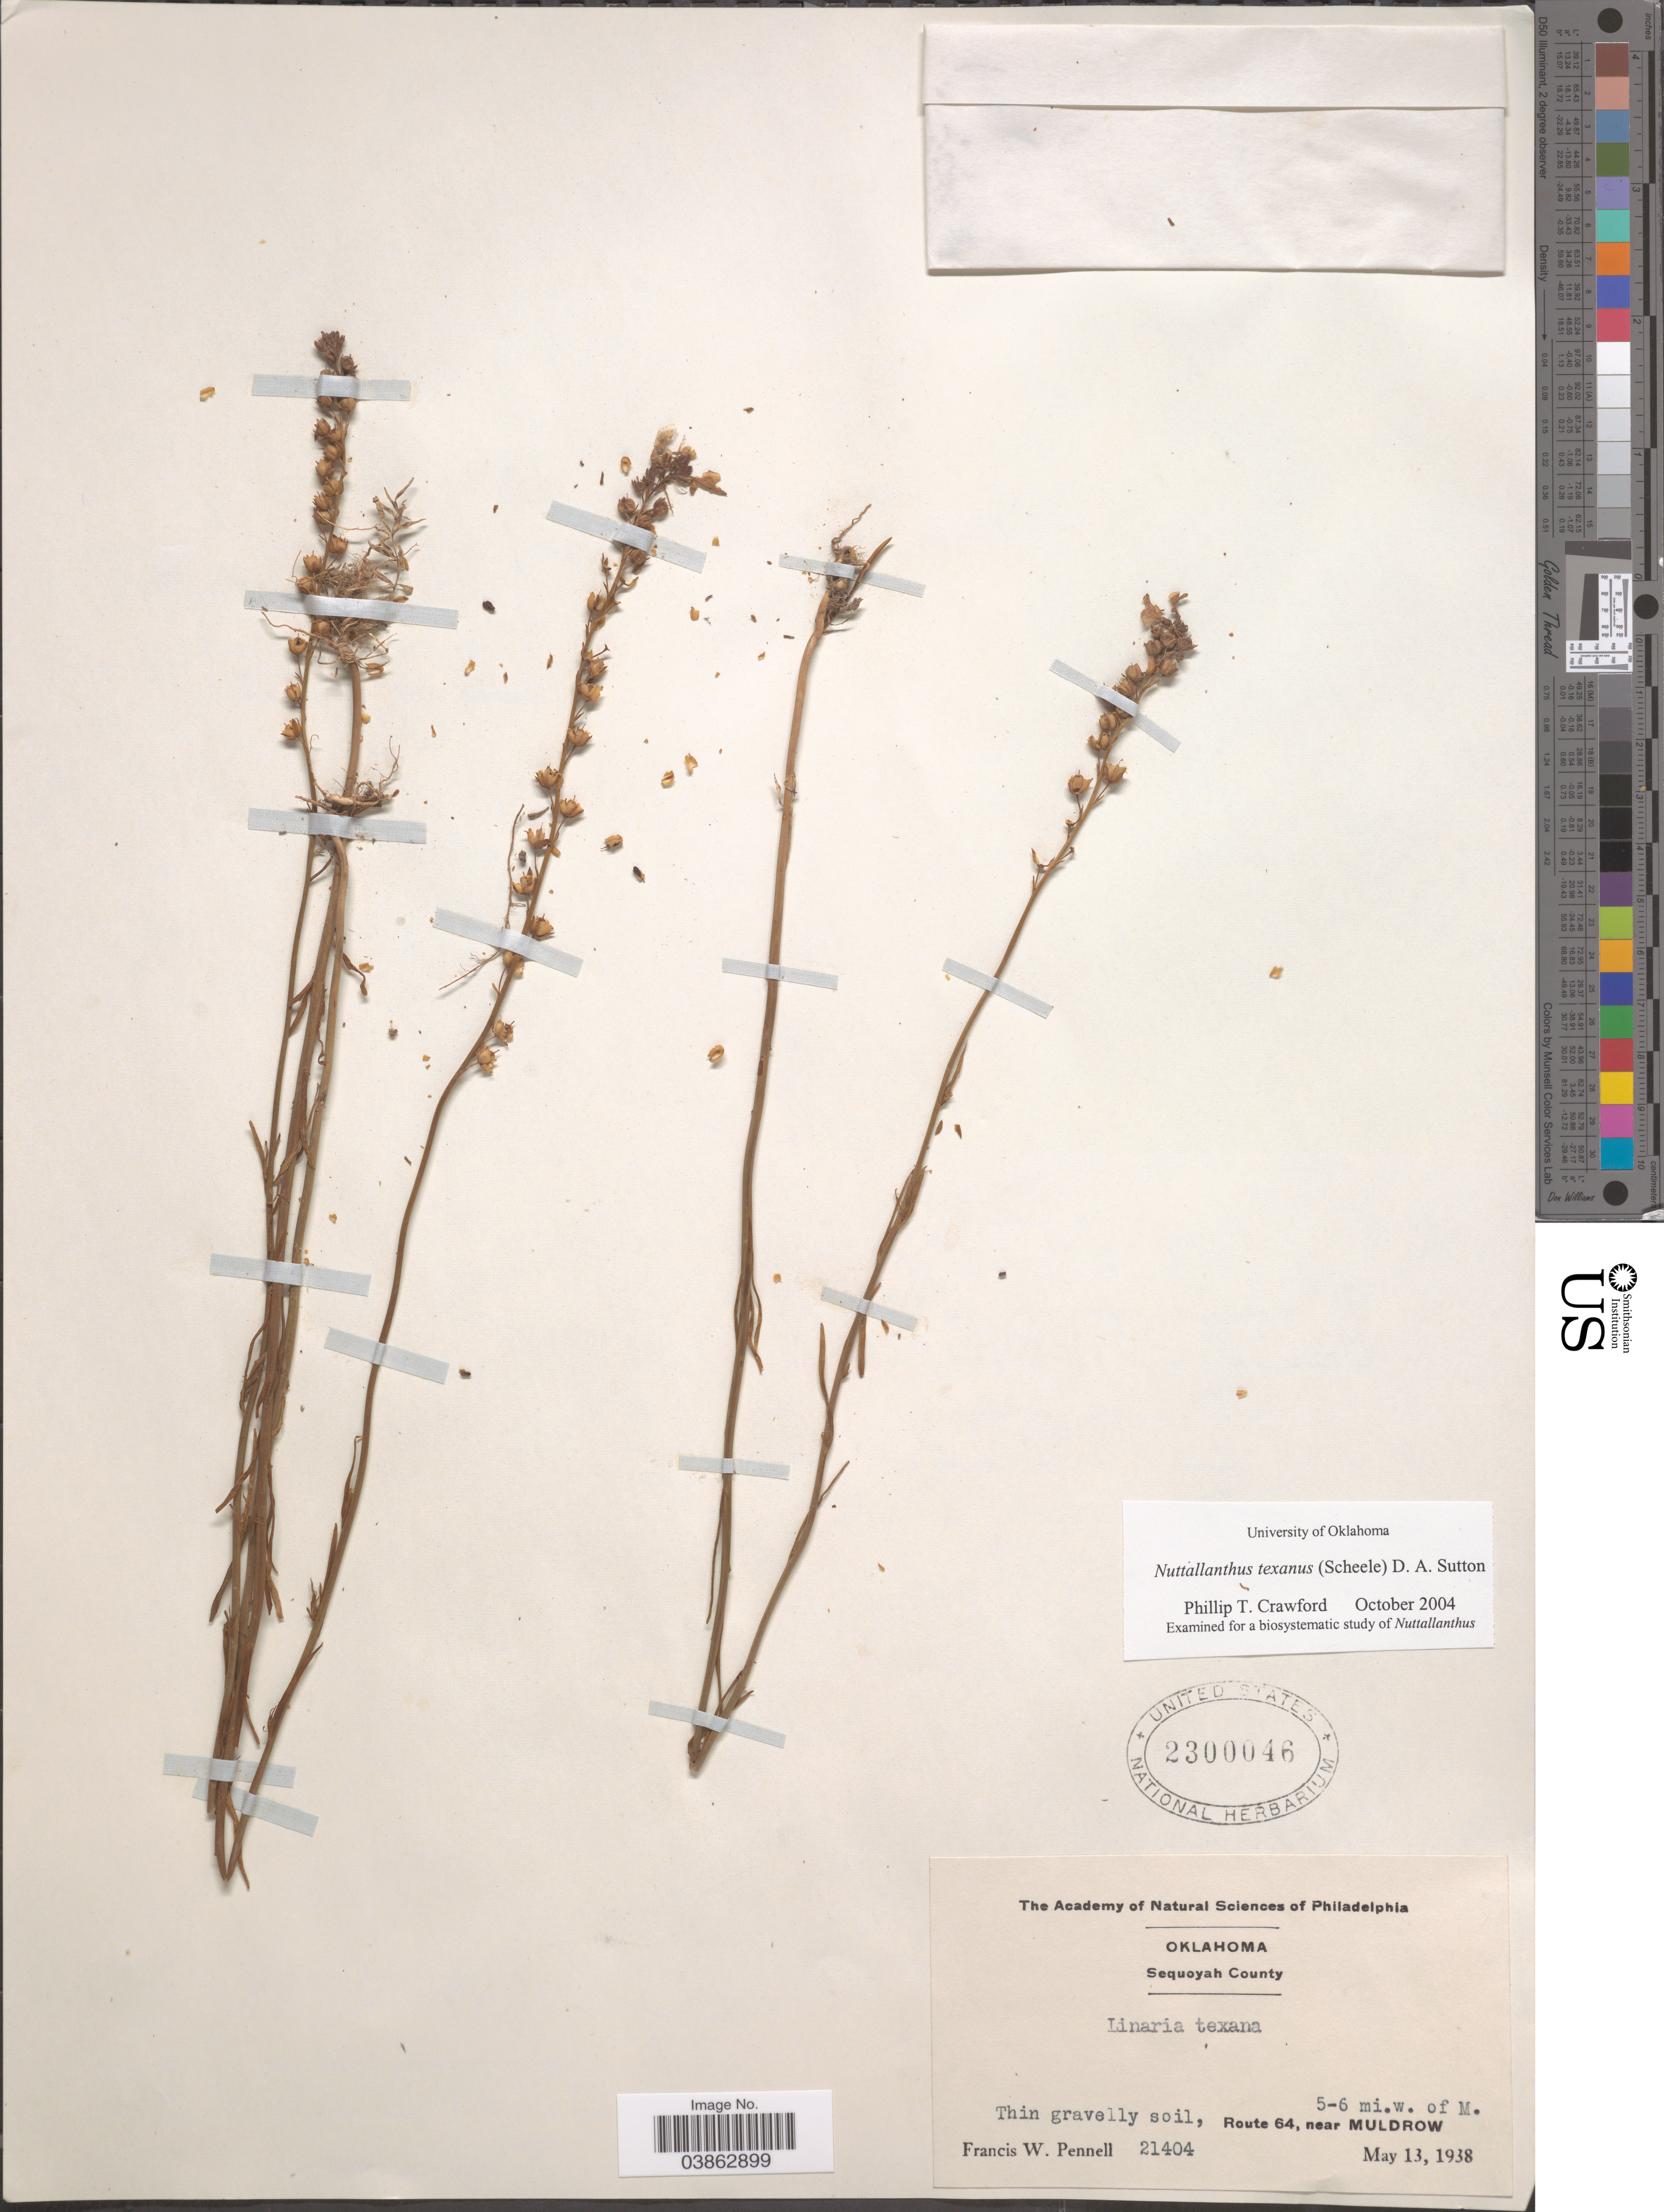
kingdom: Plantae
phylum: Tracheophyta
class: Magnoliopsida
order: Lamiales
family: Plantaginaceae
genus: Linaria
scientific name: Linaria texana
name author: Scheele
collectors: F. W. Pennell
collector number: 21404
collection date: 1938-05-13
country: United States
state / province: Oklahoma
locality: Sequoyah County. 5-6 mi. w. of M. Route 64, near Muldrow.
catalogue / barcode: US 2300046